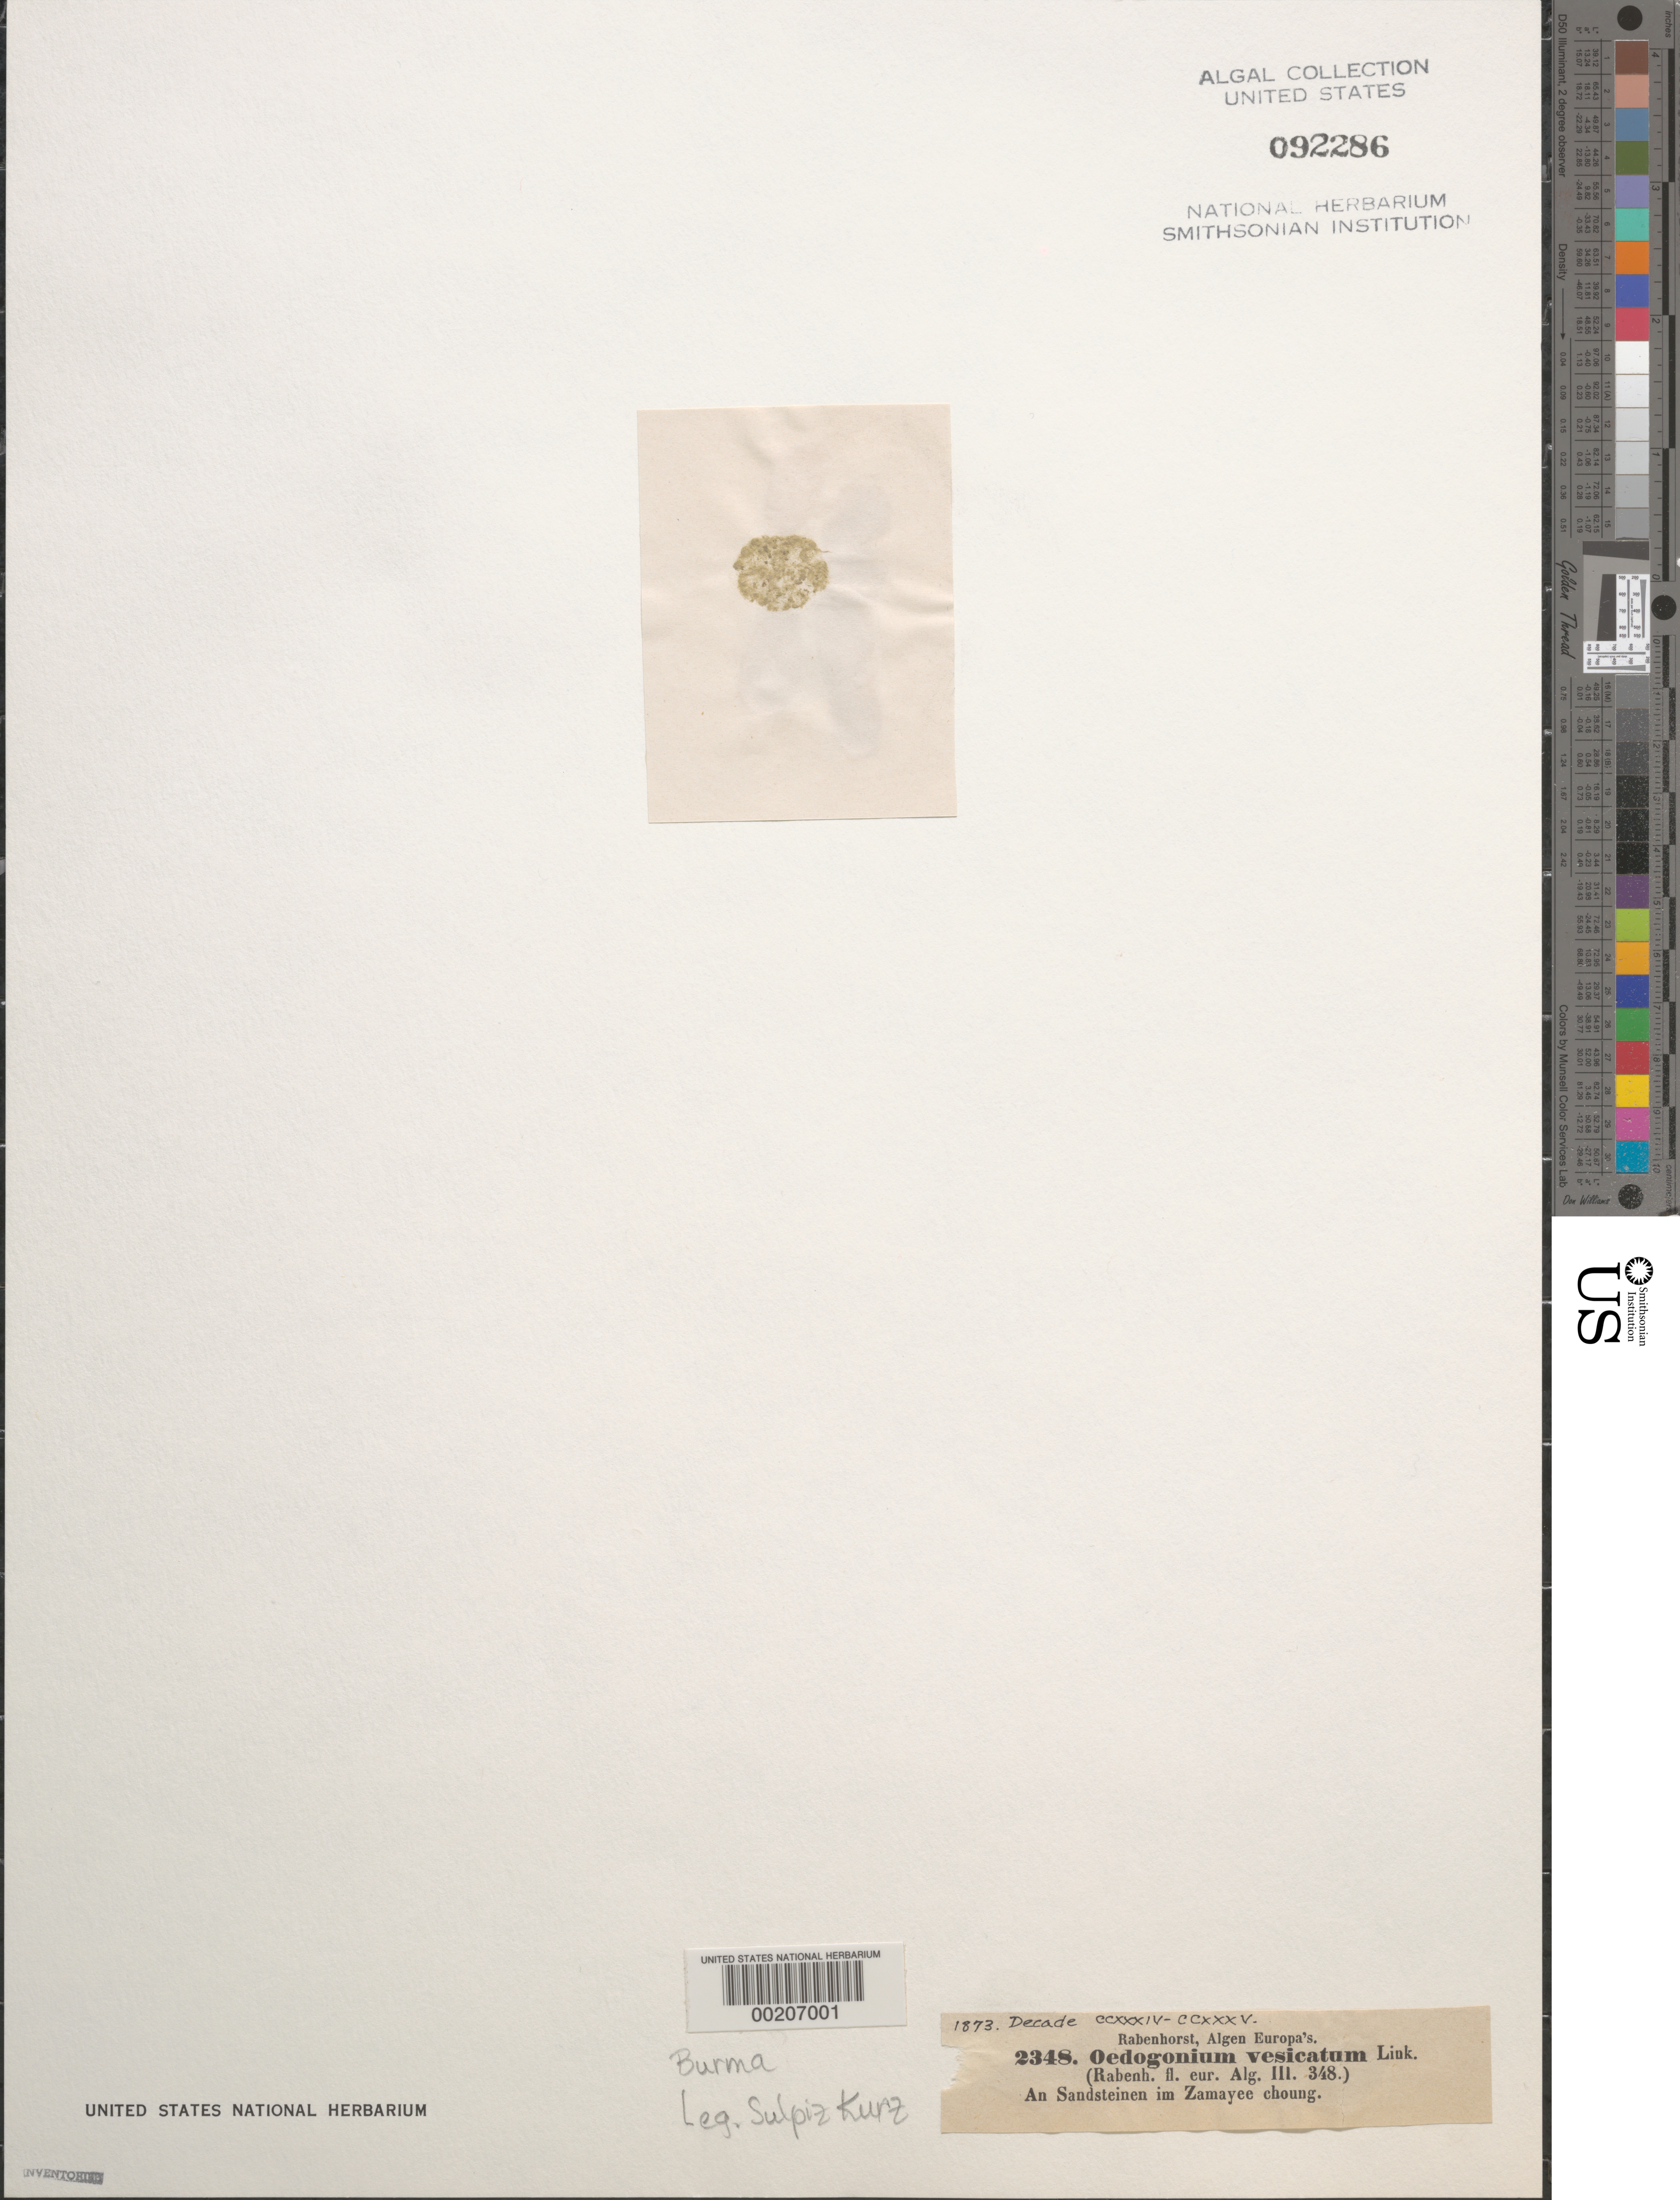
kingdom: Plantae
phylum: Chlorophyta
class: Chlorophyceae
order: Oedogoniales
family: Oedogoniaceae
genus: Oedogonium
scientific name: Oedogonium vesicatum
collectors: W. Kurz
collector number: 2348 & KURZ 3233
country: Myanmar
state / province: Pegu Division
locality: Zamayi chaung (zamayee choung), central yoma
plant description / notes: Rabenhorst, Die Algen Europa's, Dec. 234-235, 1873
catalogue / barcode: US 92286